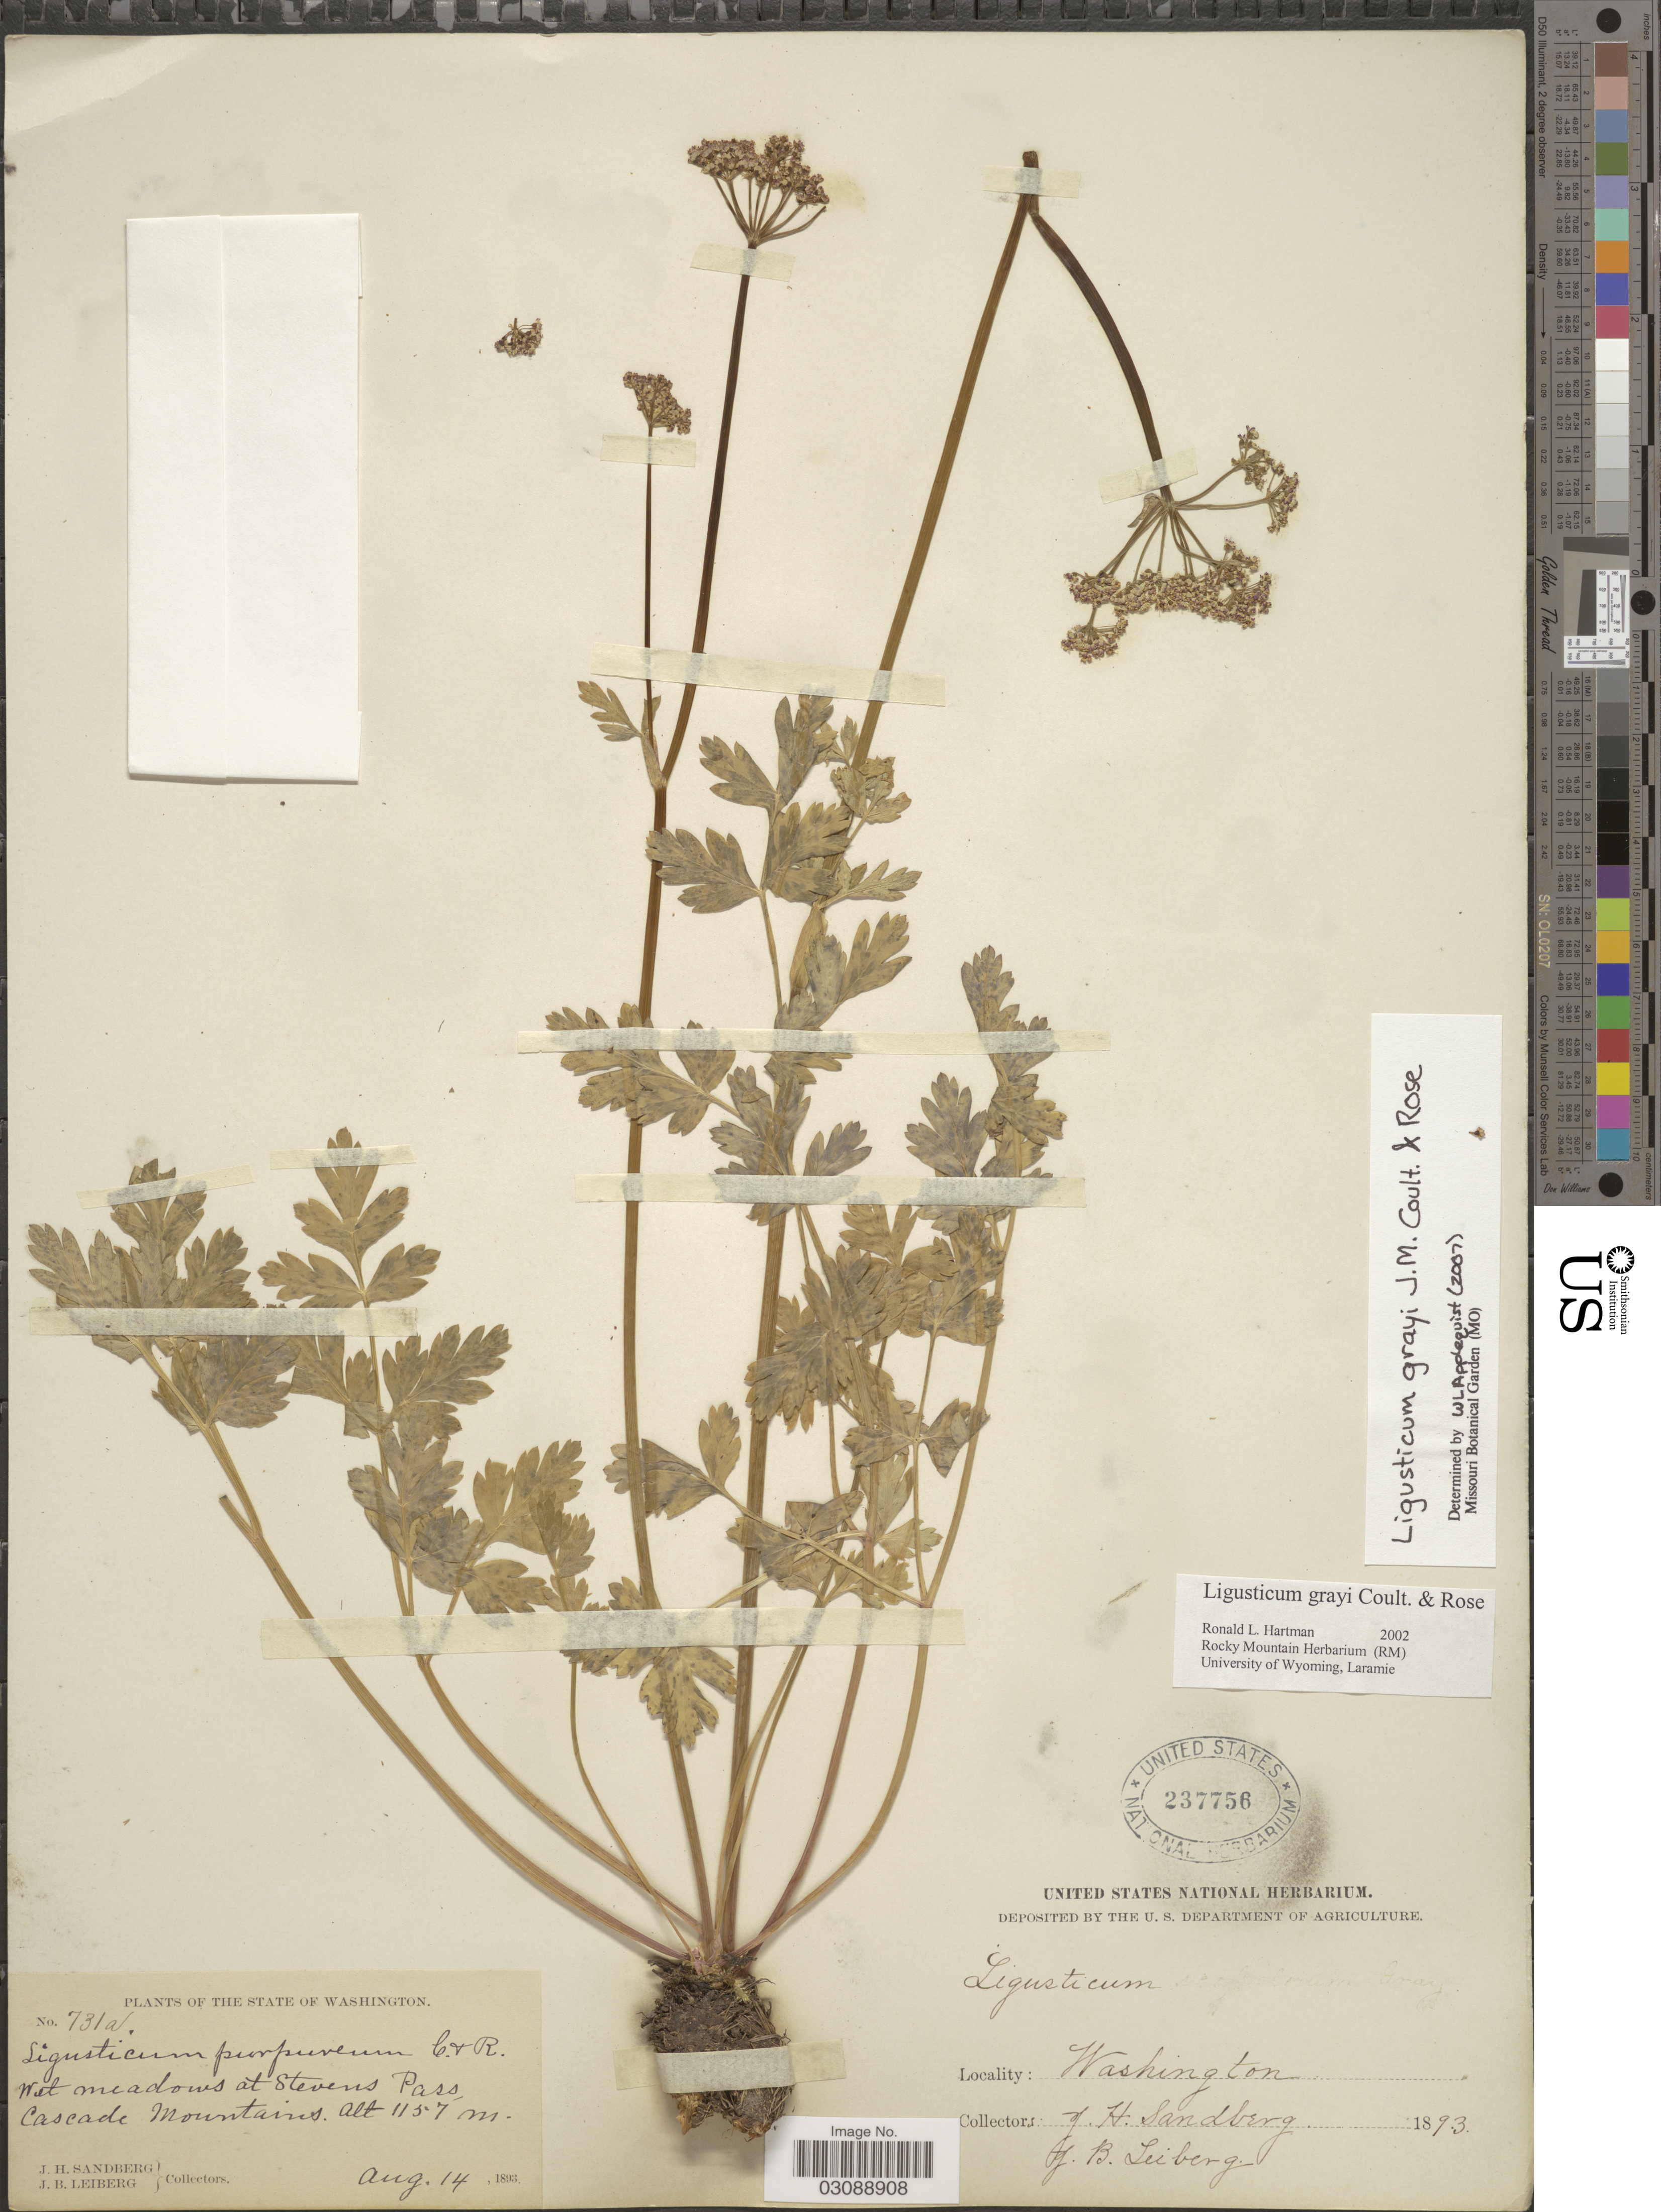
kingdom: Plantae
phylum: Tracheophyta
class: Magnoliopsida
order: Apiales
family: Apiaceae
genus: Ligusticum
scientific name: Ligusticum grayi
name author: J.M. Coult. & Rose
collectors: J. H. Sandberg & J. B. Leiberg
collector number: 731a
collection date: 1893-08-14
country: United States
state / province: Washington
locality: Wet meadows at Stevens Pass, Cascade Mountains.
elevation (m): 1157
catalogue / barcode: US 237756